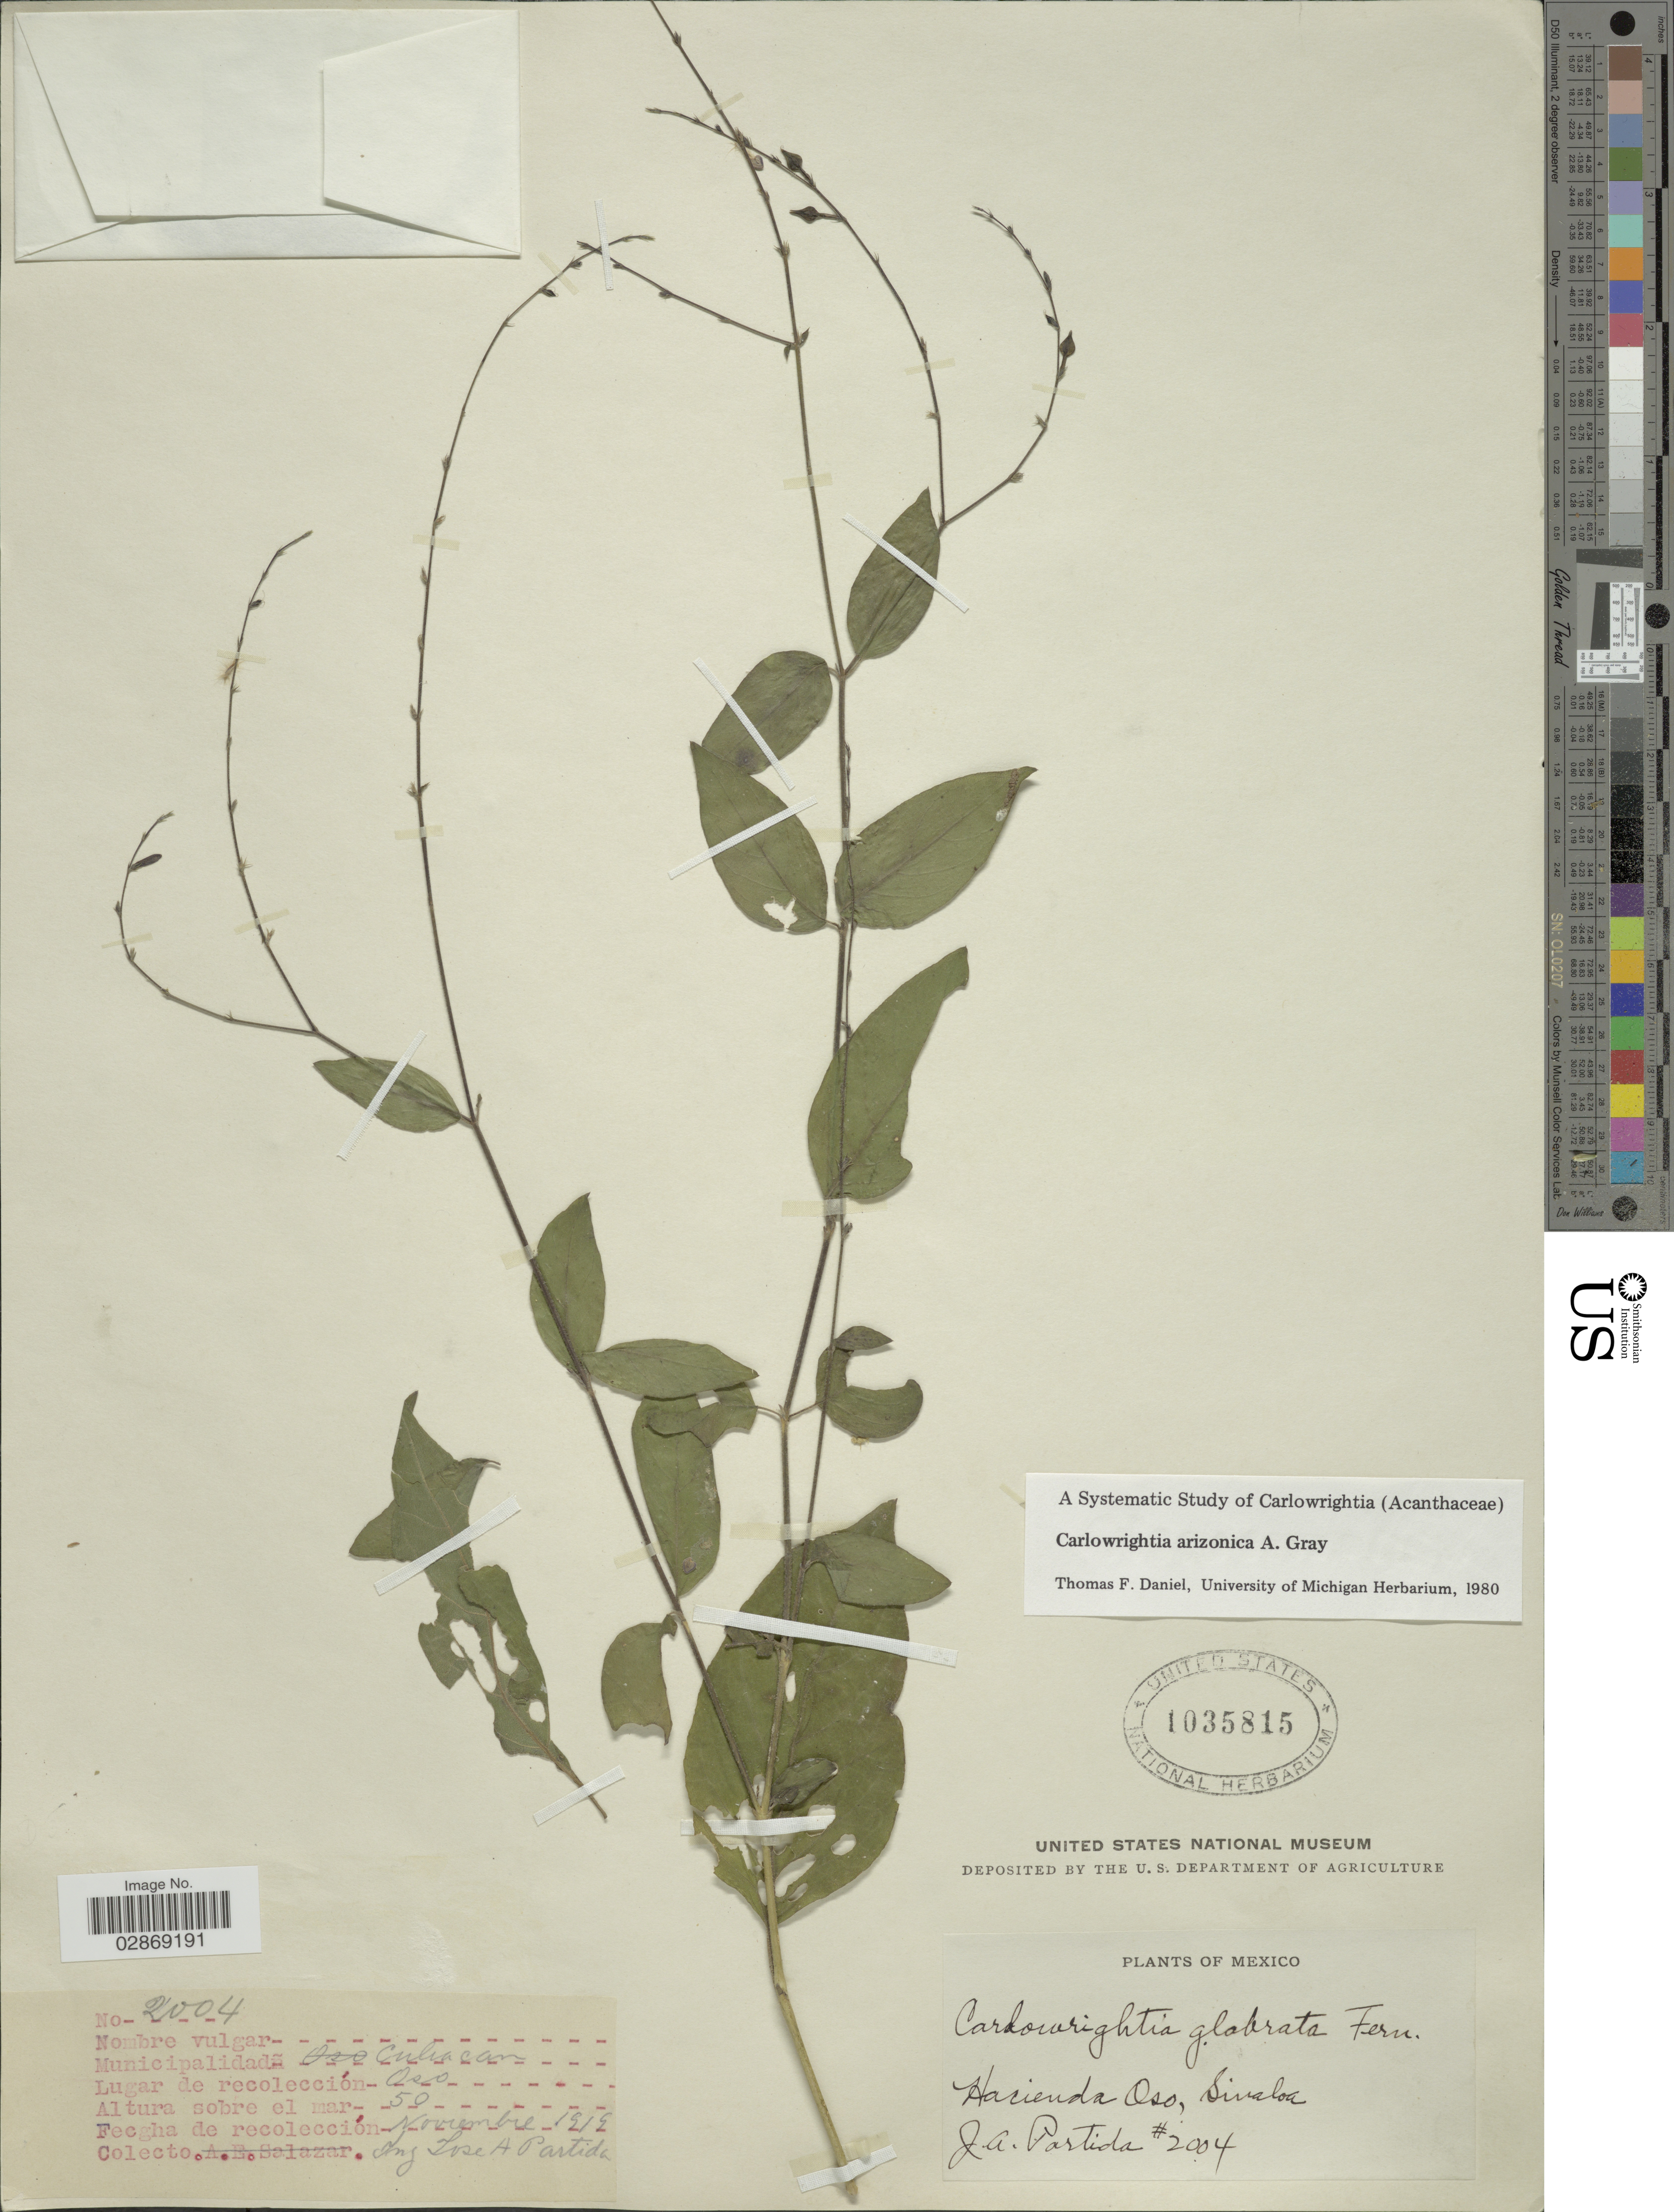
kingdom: Plantae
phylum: Tracheophyta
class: Magnoliopsida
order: Lamiales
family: Acanthaceae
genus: Carlowrightia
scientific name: Carlowrightia arizonica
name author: A. Gray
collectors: J. Partida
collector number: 2004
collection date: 1919-11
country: Mexico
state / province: Sinaloa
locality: Hacienda Oso, Sinaloa.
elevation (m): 50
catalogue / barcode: US 1035815